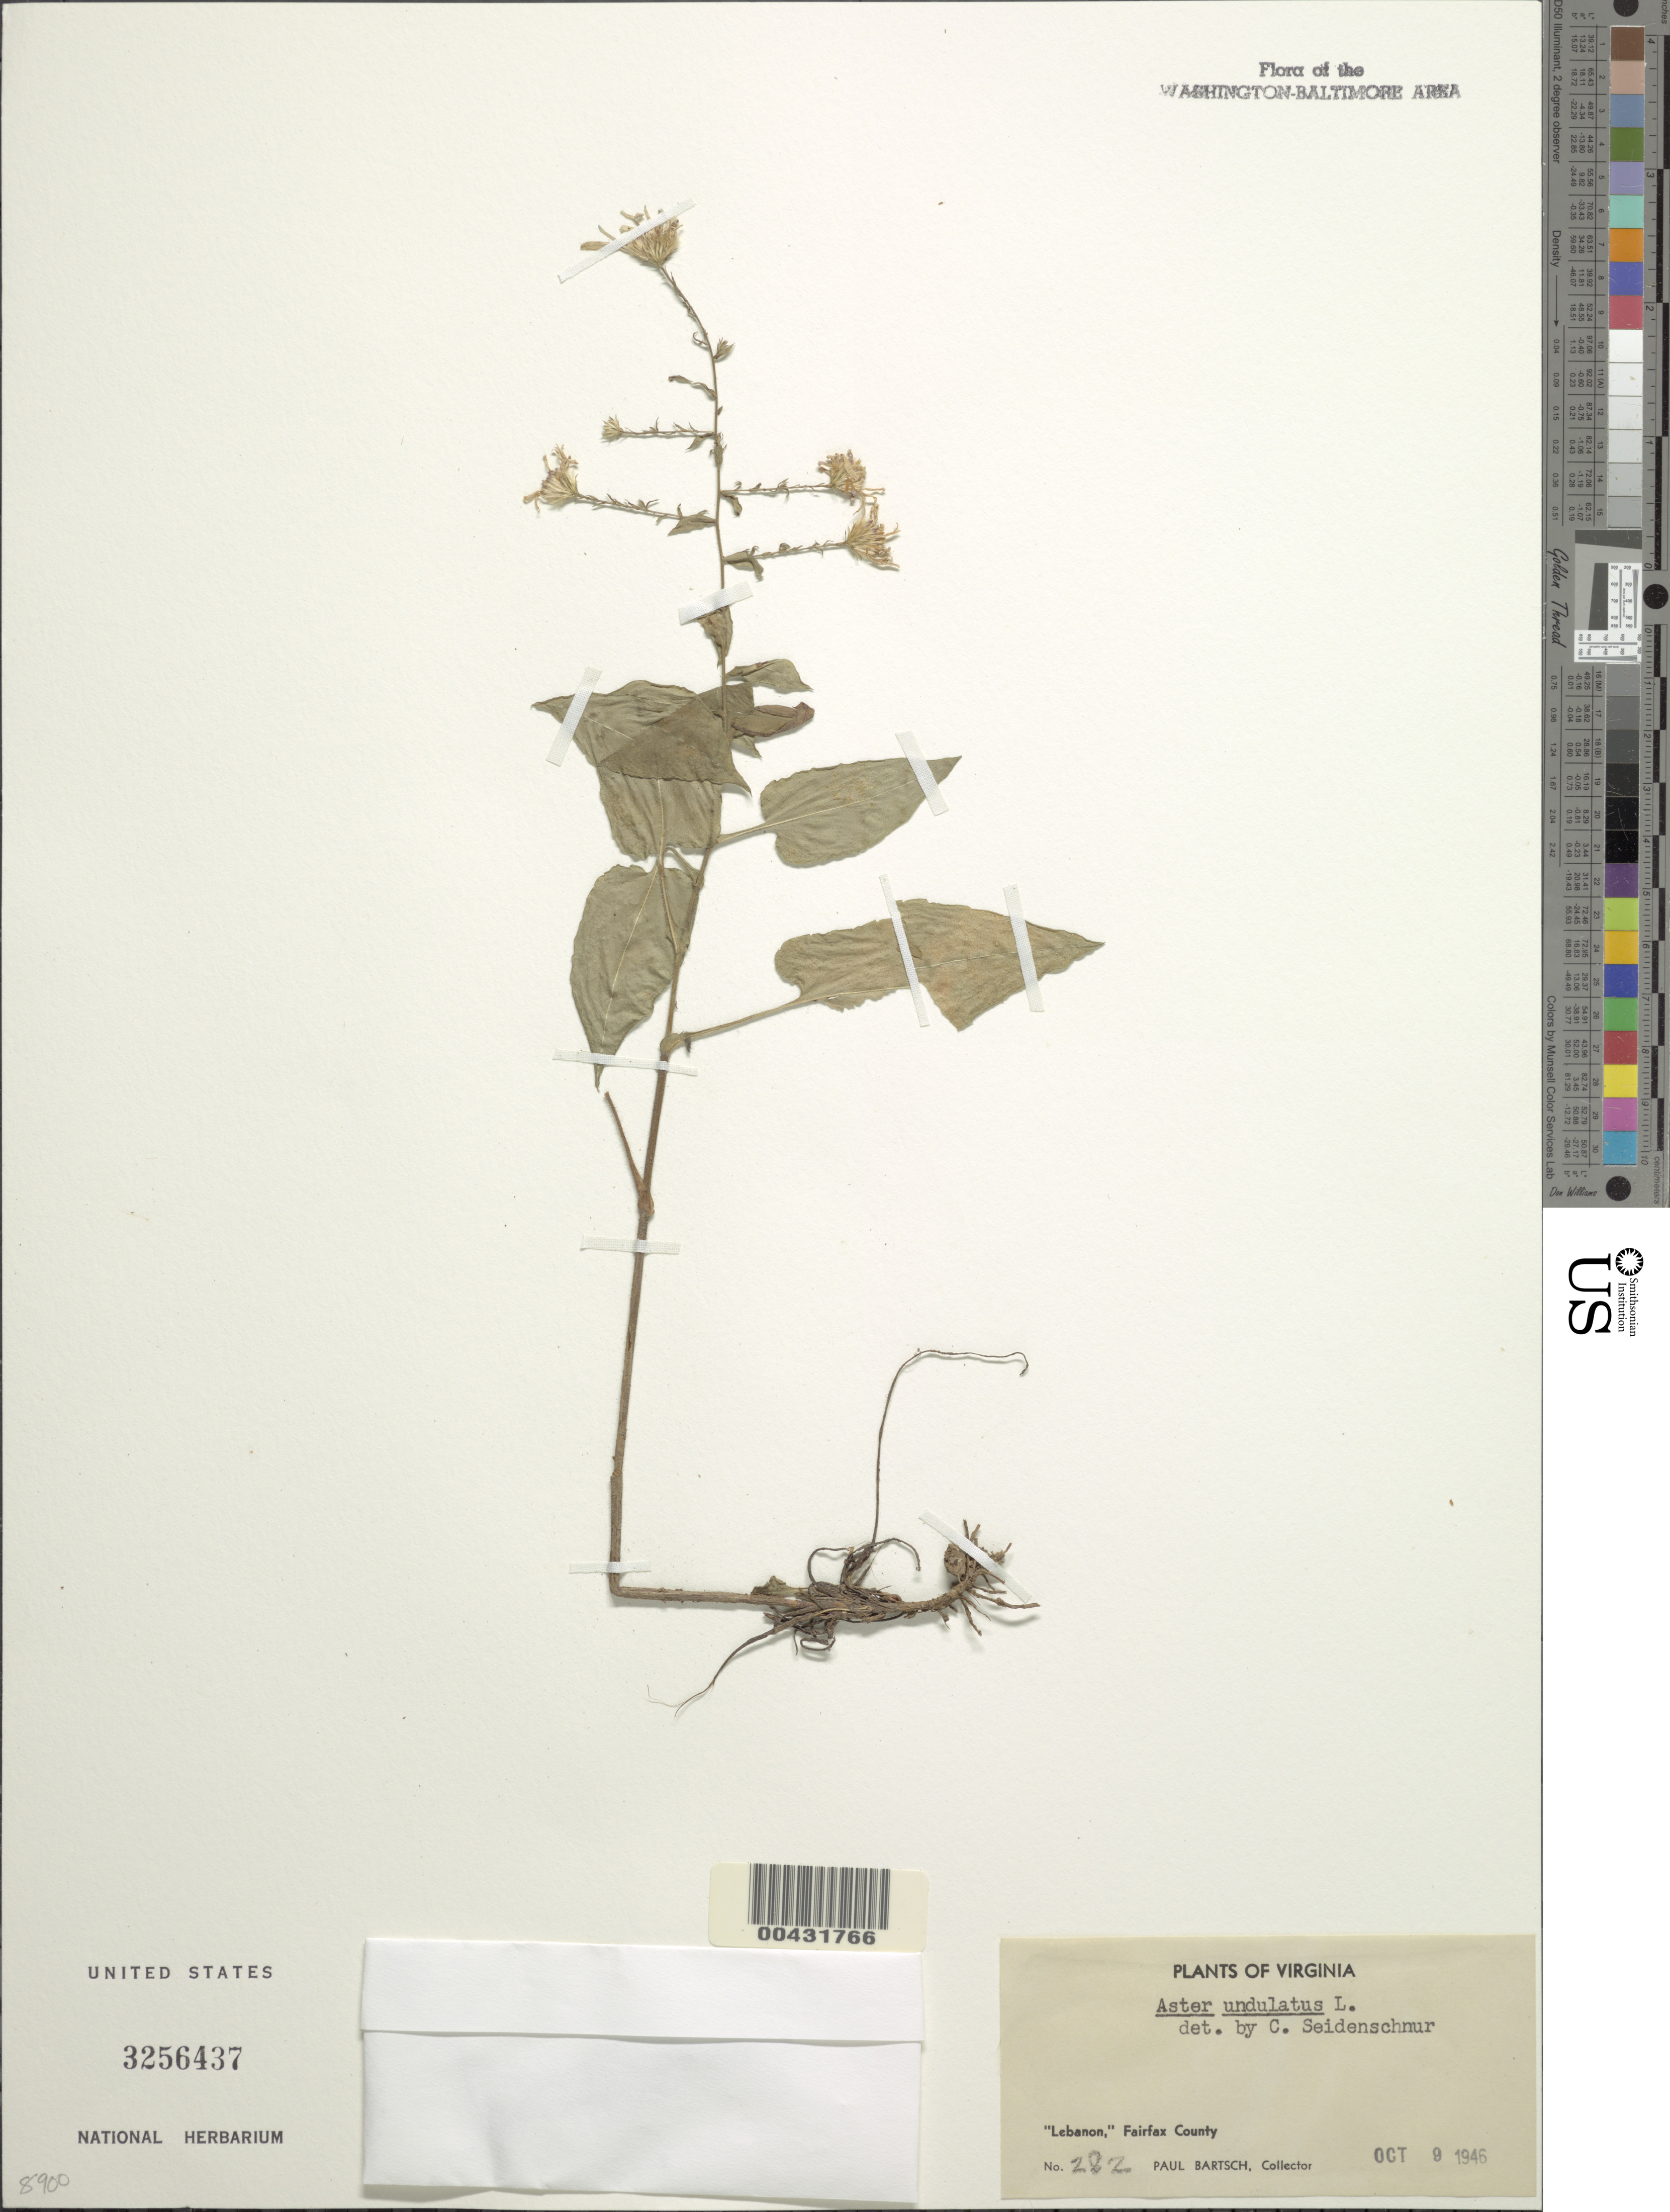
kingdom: Plantae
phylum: Tracheophyta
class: Magnoliopsida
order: Asterales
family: Asteraceae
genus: Symphyotrichum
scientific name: Symphyotrichum undulatum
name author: (L.) G.L. Nesom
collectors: P. Bartsch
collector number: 202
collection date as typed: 09 Oct 1946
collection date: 1946-10-09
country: United States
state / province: Virginia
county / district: Fairfax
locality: Lebanon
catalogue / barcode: US 3256437